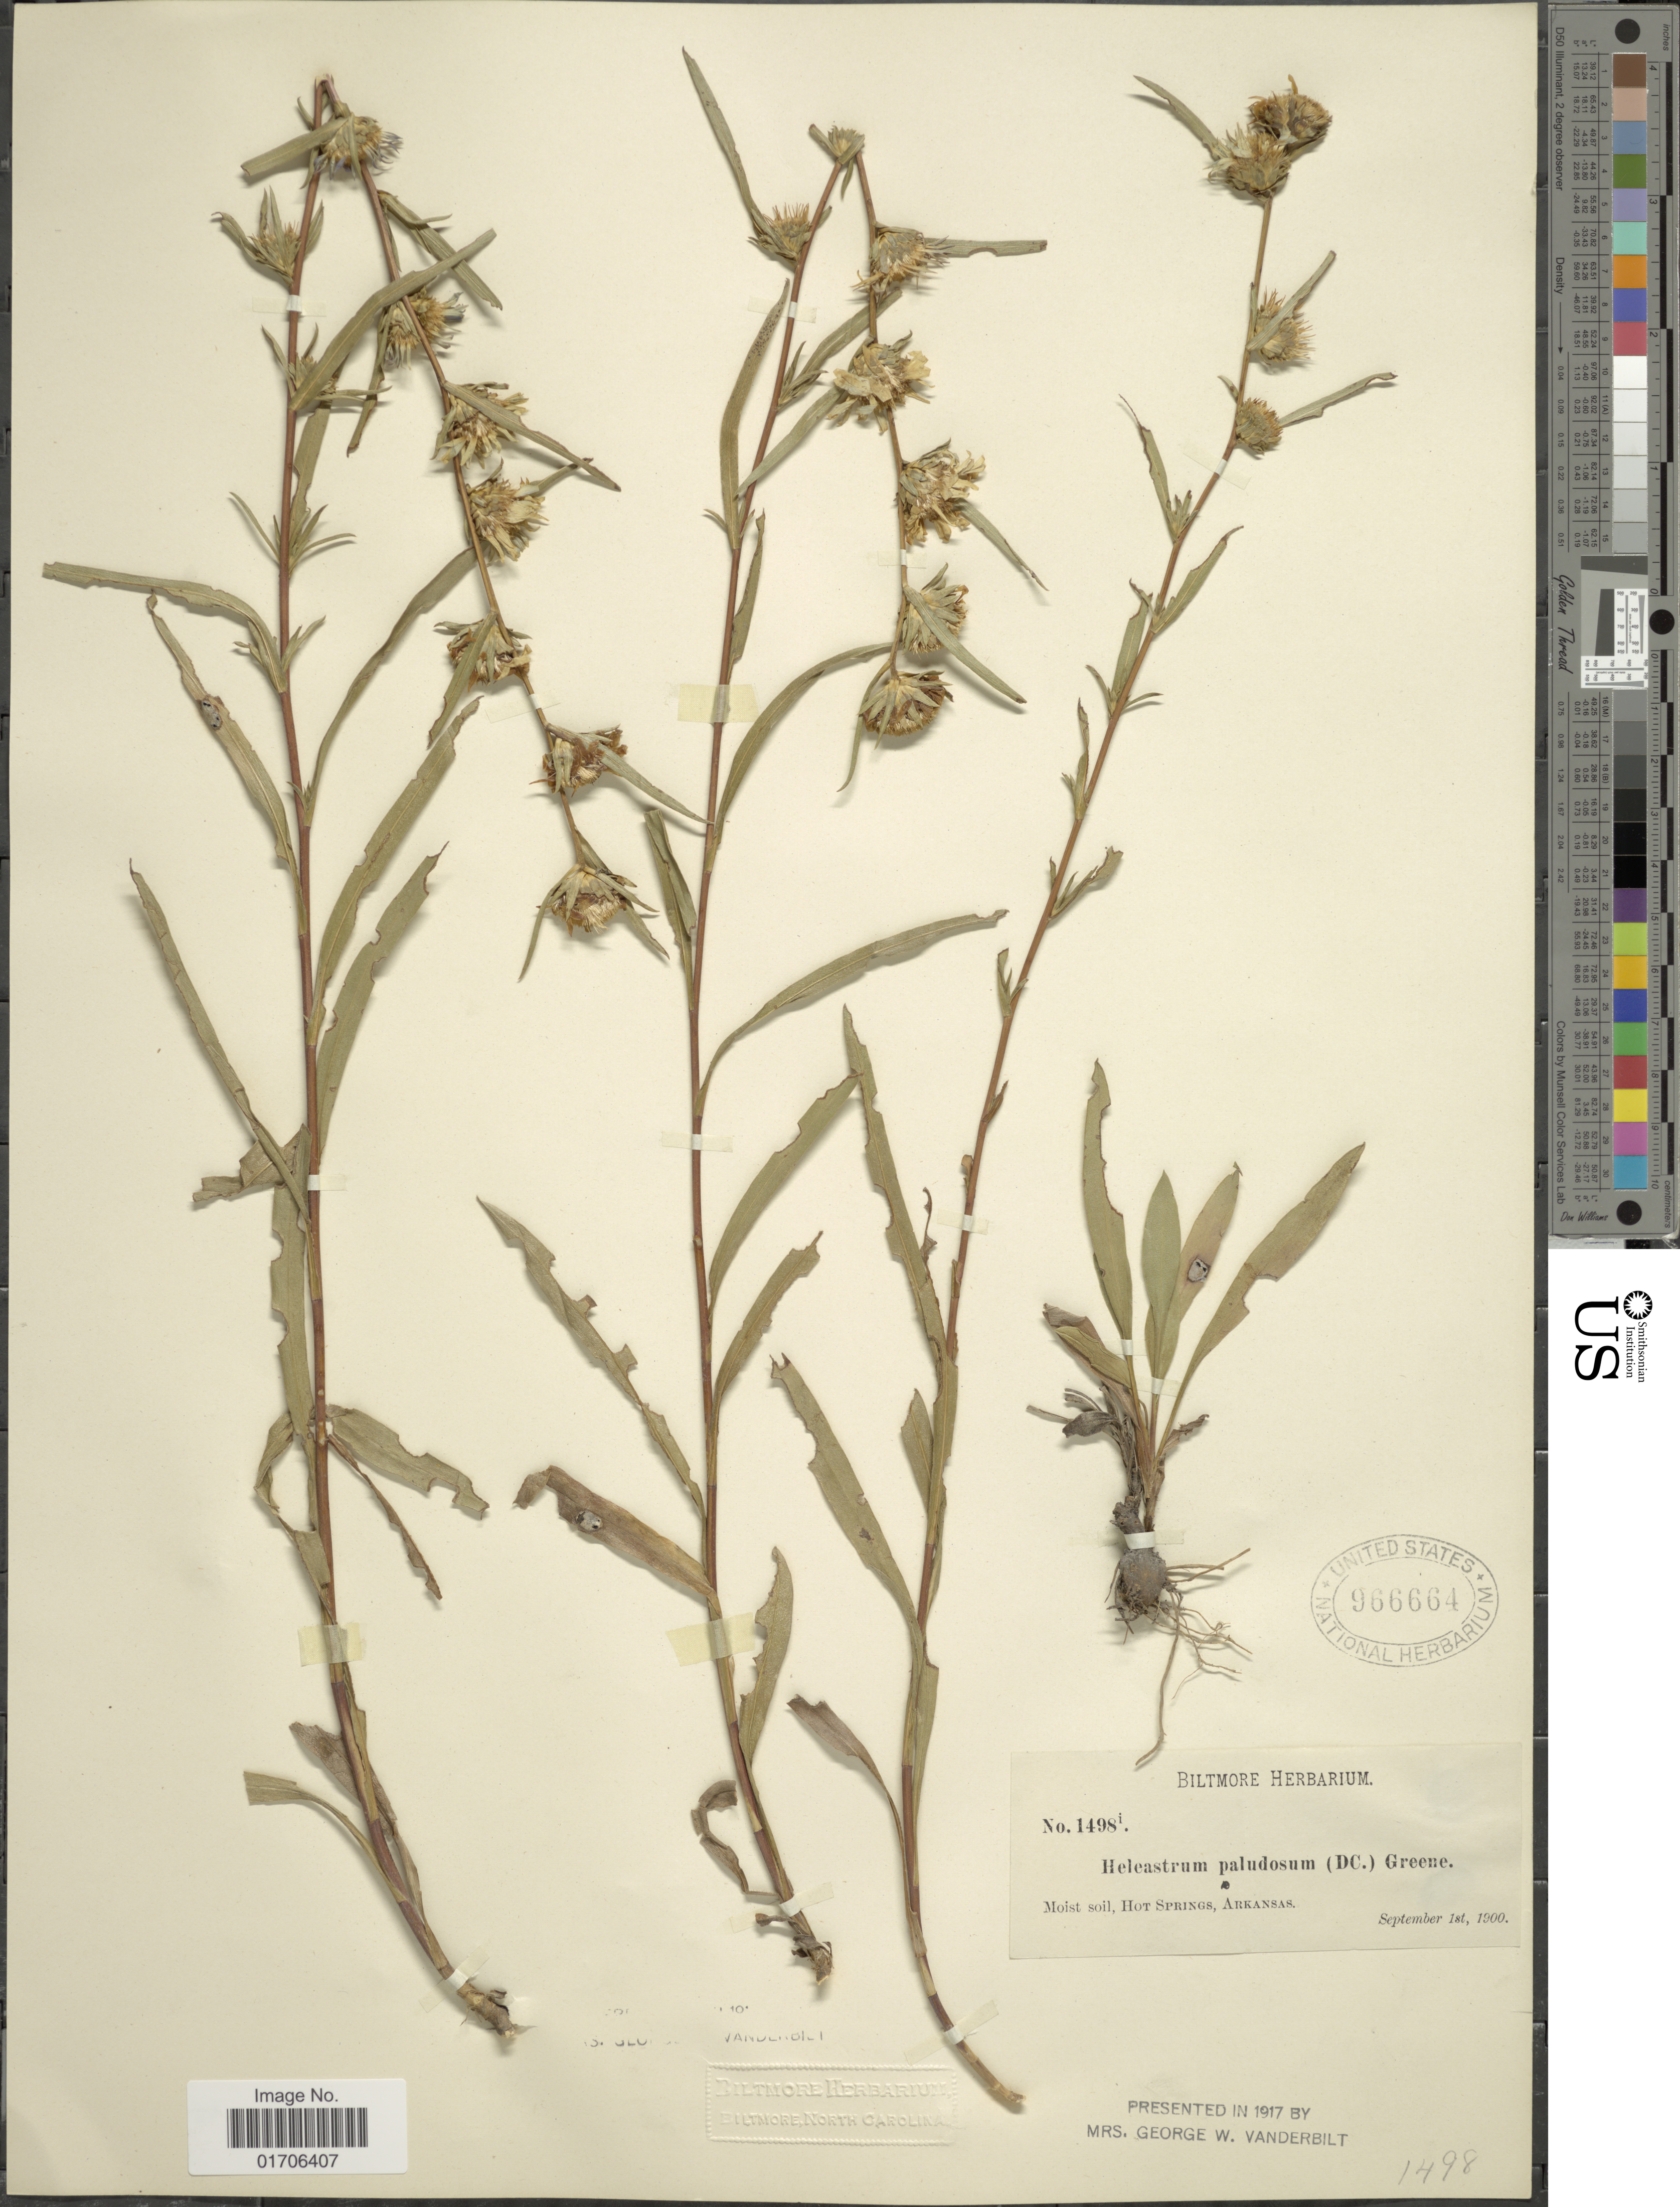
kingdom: Plantae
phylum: Tracheophyta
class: Magnoliopsida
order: Asterales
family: Asteraceae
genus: Eurybia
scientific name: Eurybia hemispherica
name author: G.L. Nesom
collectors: ex herb. Biltmore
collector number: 1498i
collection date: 1900-09-01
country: United States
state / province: Arkansas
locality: Moist soil, Hot Springs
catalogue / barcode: US 966664